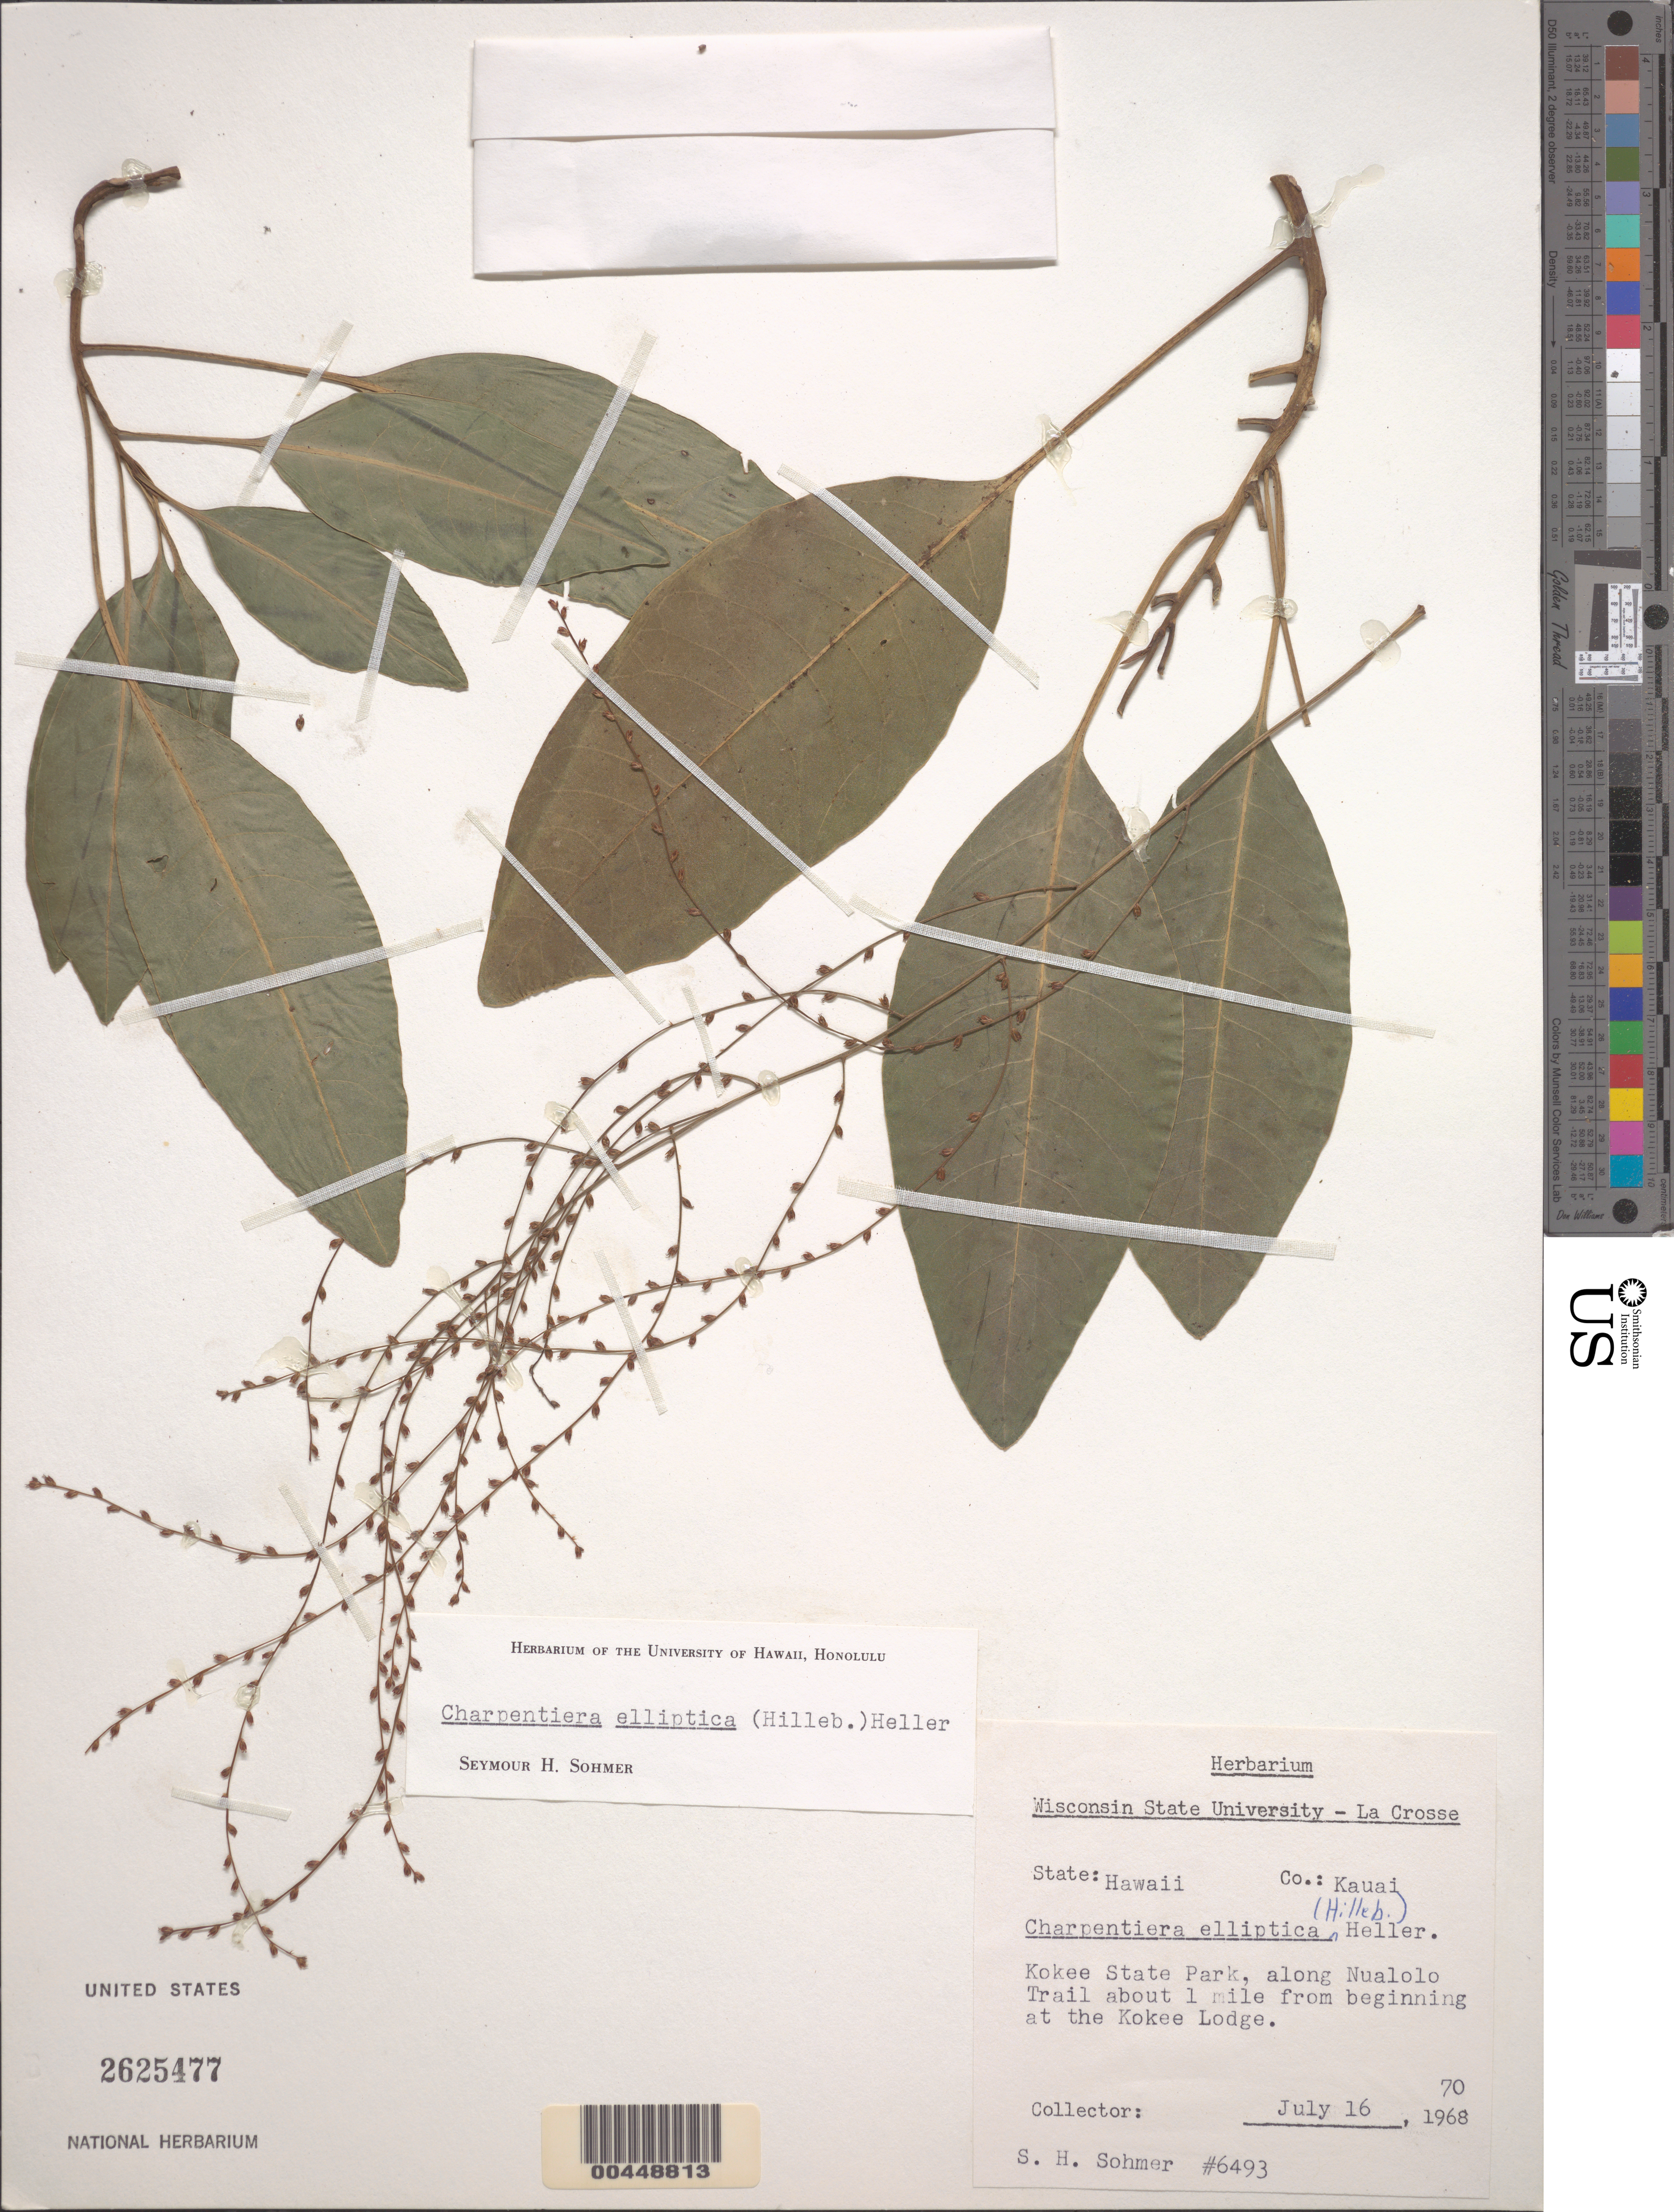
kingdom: Plantae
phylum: Tracheophyta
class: Magnoliopsida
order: Caryophyllales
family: Amaranthaceae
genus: Charpentiera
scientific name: Charpentiera elliptica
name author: (Hillebr.) A. Heller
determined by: Sohmer, S. H.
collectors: S. H. Sohmer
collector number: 6493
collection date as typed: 16 Jul 1970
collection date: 1970-07-16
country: United States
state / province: Hawaii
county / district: Kauai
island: Kaua'i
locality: Kokee State Park, along Nualolo Trail about 1 mi from beginning at the Kokee Lodge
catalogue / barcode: US 2625477